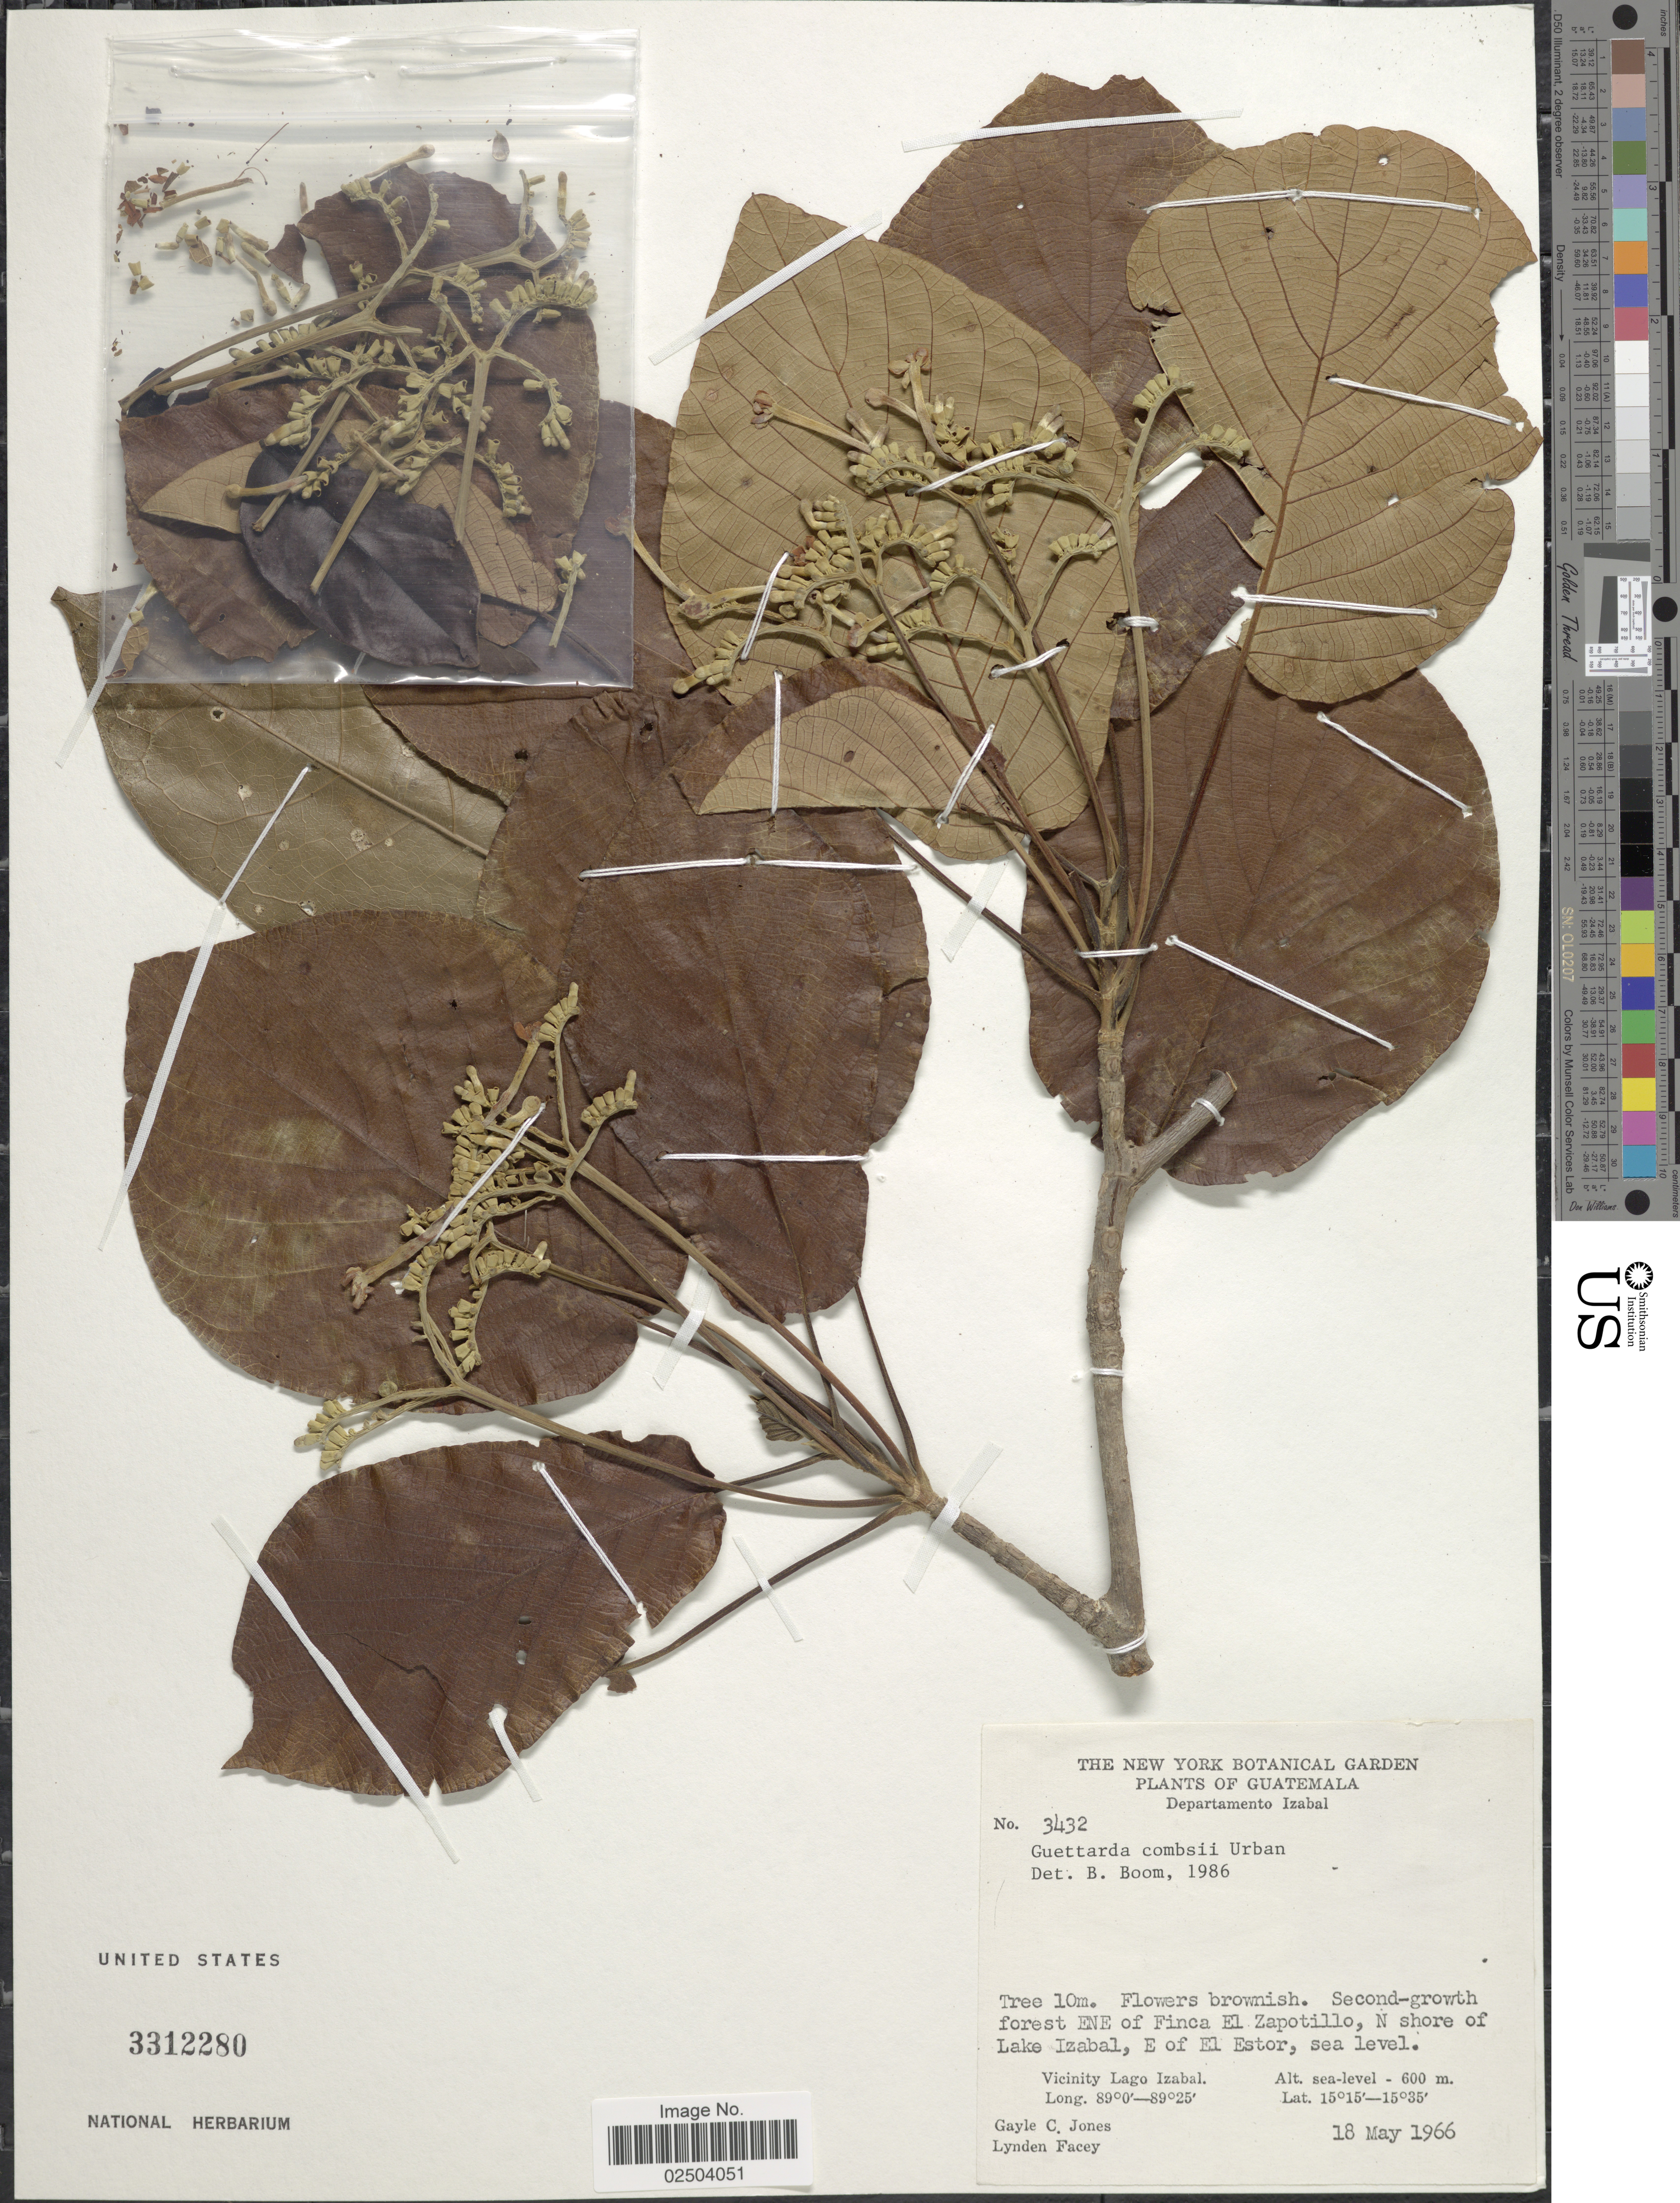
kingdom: Plantae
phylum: Tracheophyta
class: Magnoliopsida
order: Gentianales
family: Rubiaceae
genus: Guettarda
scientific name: Guettarda combsii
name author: Urb.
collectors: G. C. Jones & L. Facey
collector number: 3432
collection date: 1966-05-18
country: Guatemala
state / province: Izabal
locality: Departamento Izabal. Second-growth forest ENE of Finca El Zapotillo, N shore of Lake Izabal, E of El Estor. Vicinity Lago Izabal.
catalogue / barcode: US 3312280